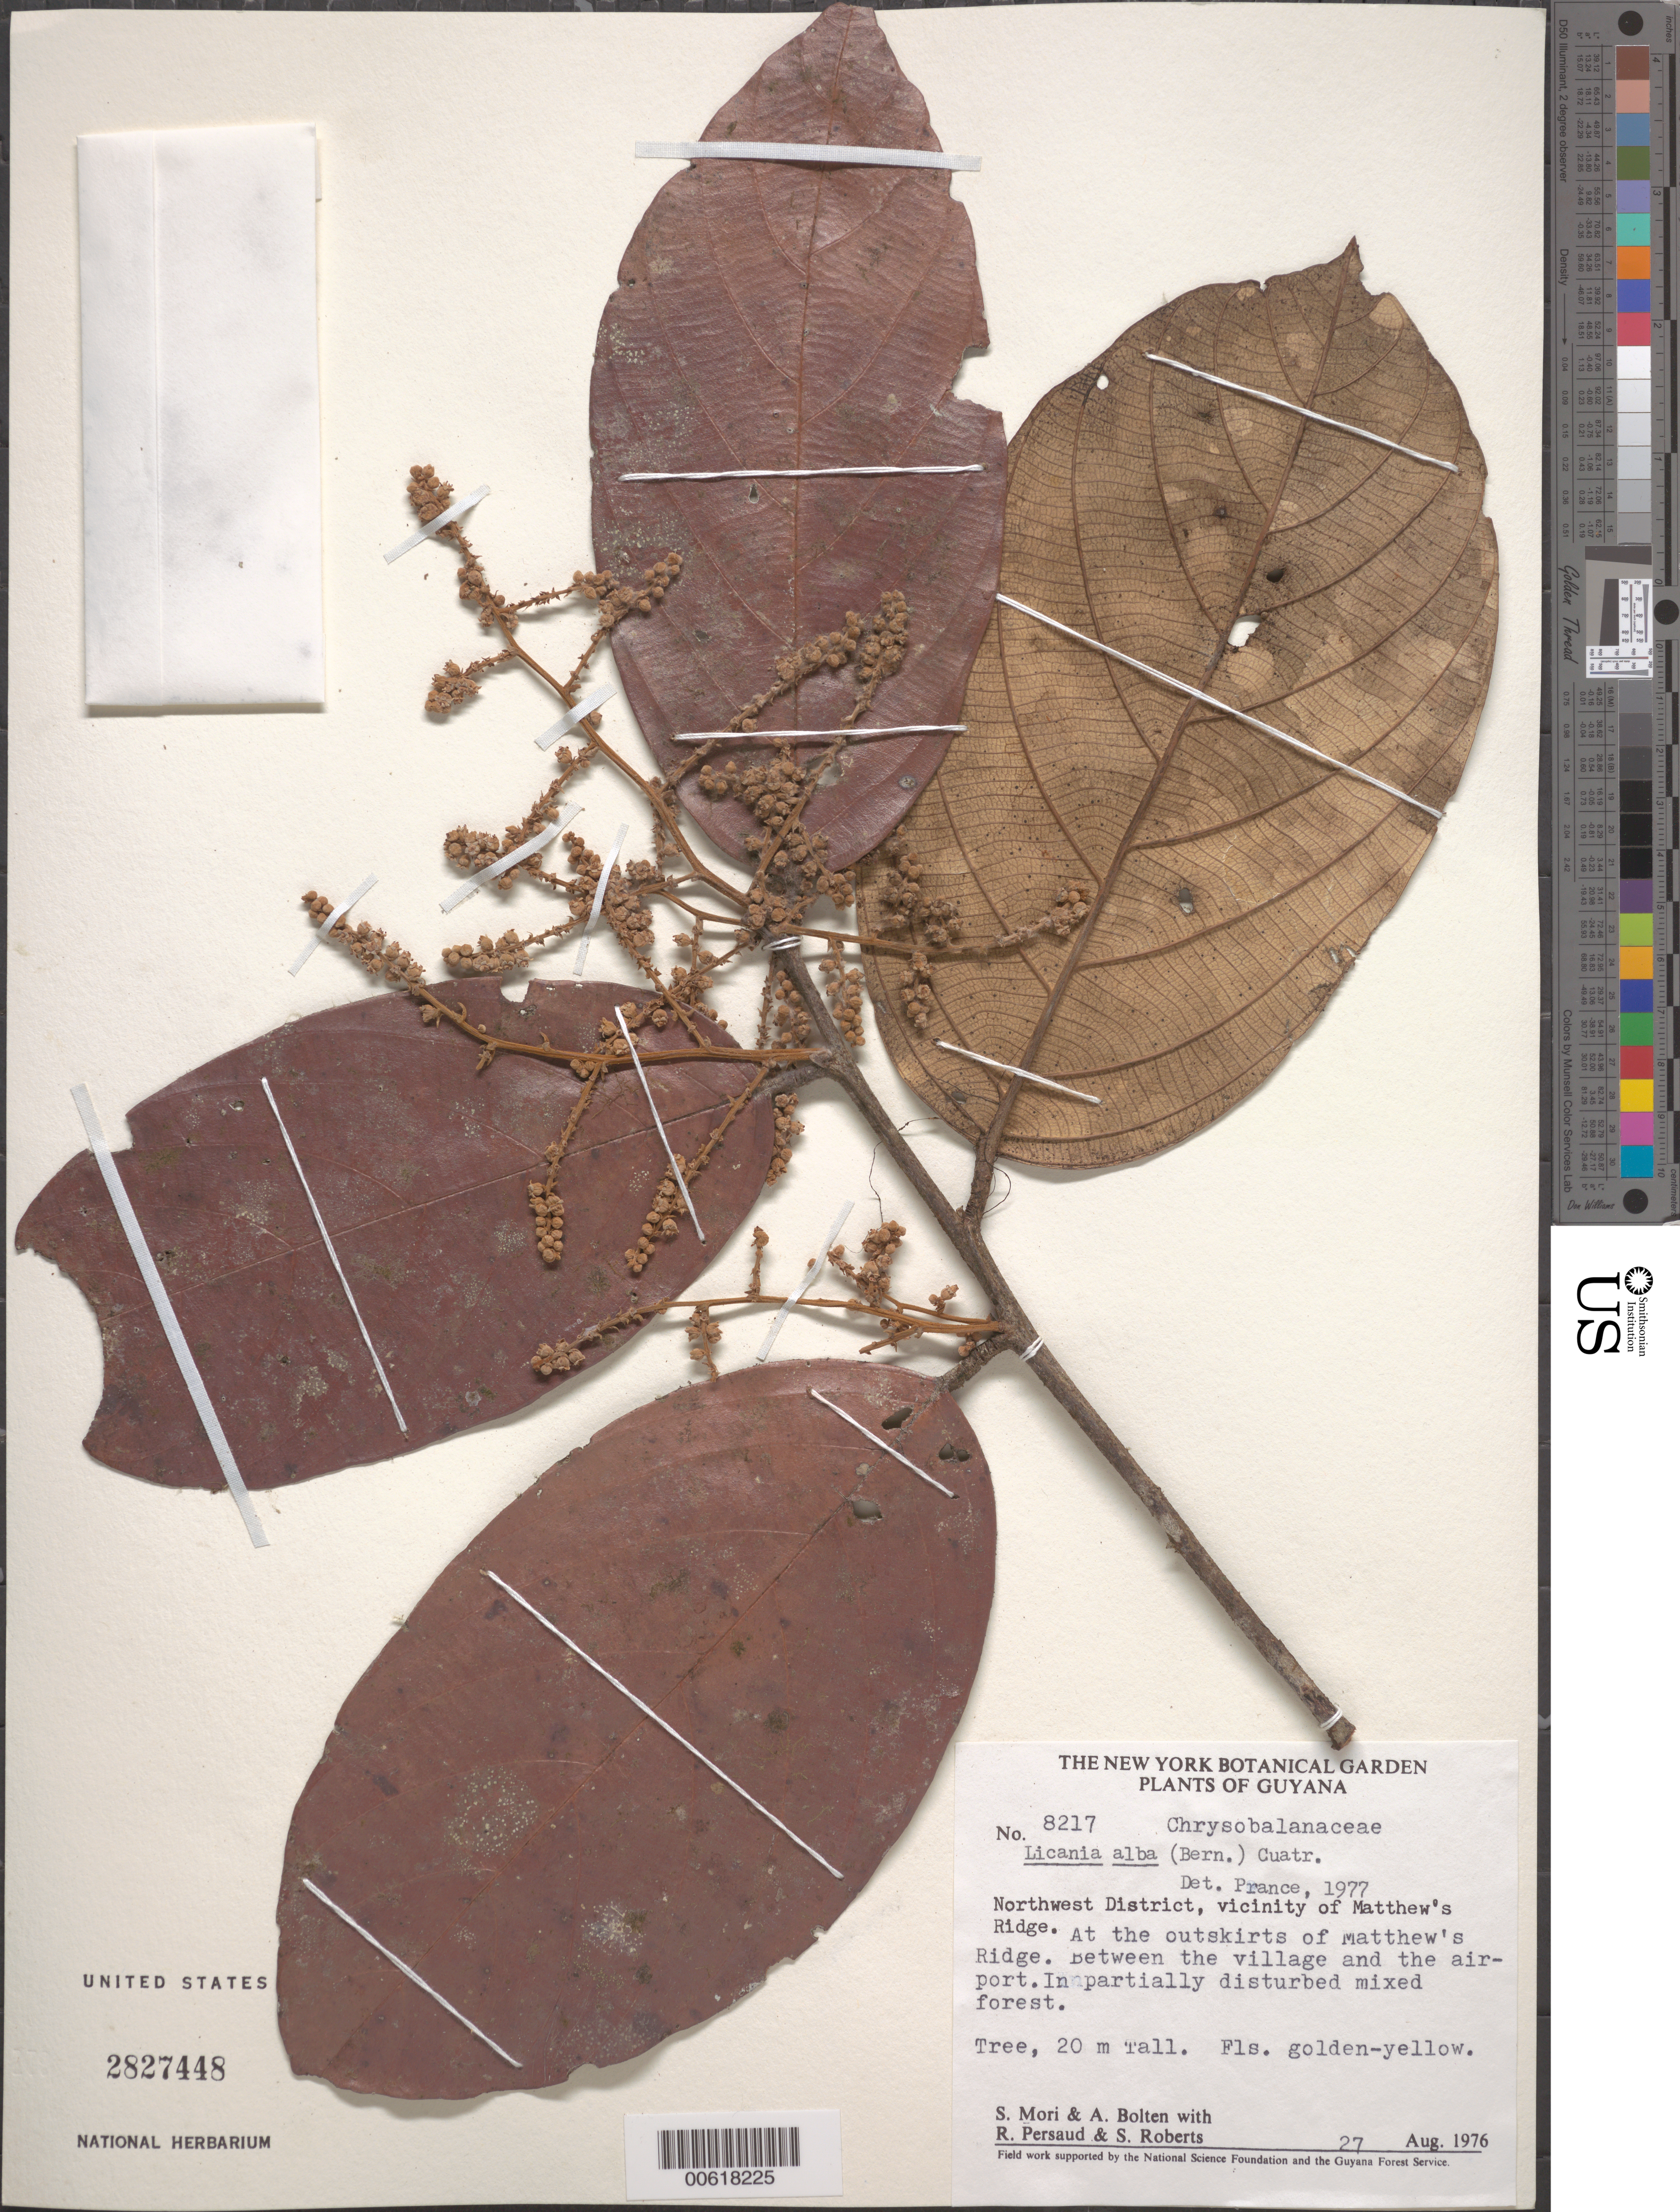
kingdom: Plantae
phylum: Tracheophyta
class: Magnoliopsida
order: Malpighiales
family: Chrysobalanaceae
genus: Licania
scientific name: Licania alba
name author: (Bernoulli) Cuatrec.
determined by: Prance, G. T.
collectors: S. Mori, A. Bolten, R. Persaud, R. Boyan, S. Roberts, R. Jugernauth & S. Dwarka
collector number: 8217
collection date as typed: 27-Aug-76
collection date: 1976-08-27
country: Guyana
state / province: Barima-Waini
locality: Matthew's Ridge, outskirts, betw. village and airport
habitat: Partially disturbed mixed forest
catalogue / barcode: US 2827448